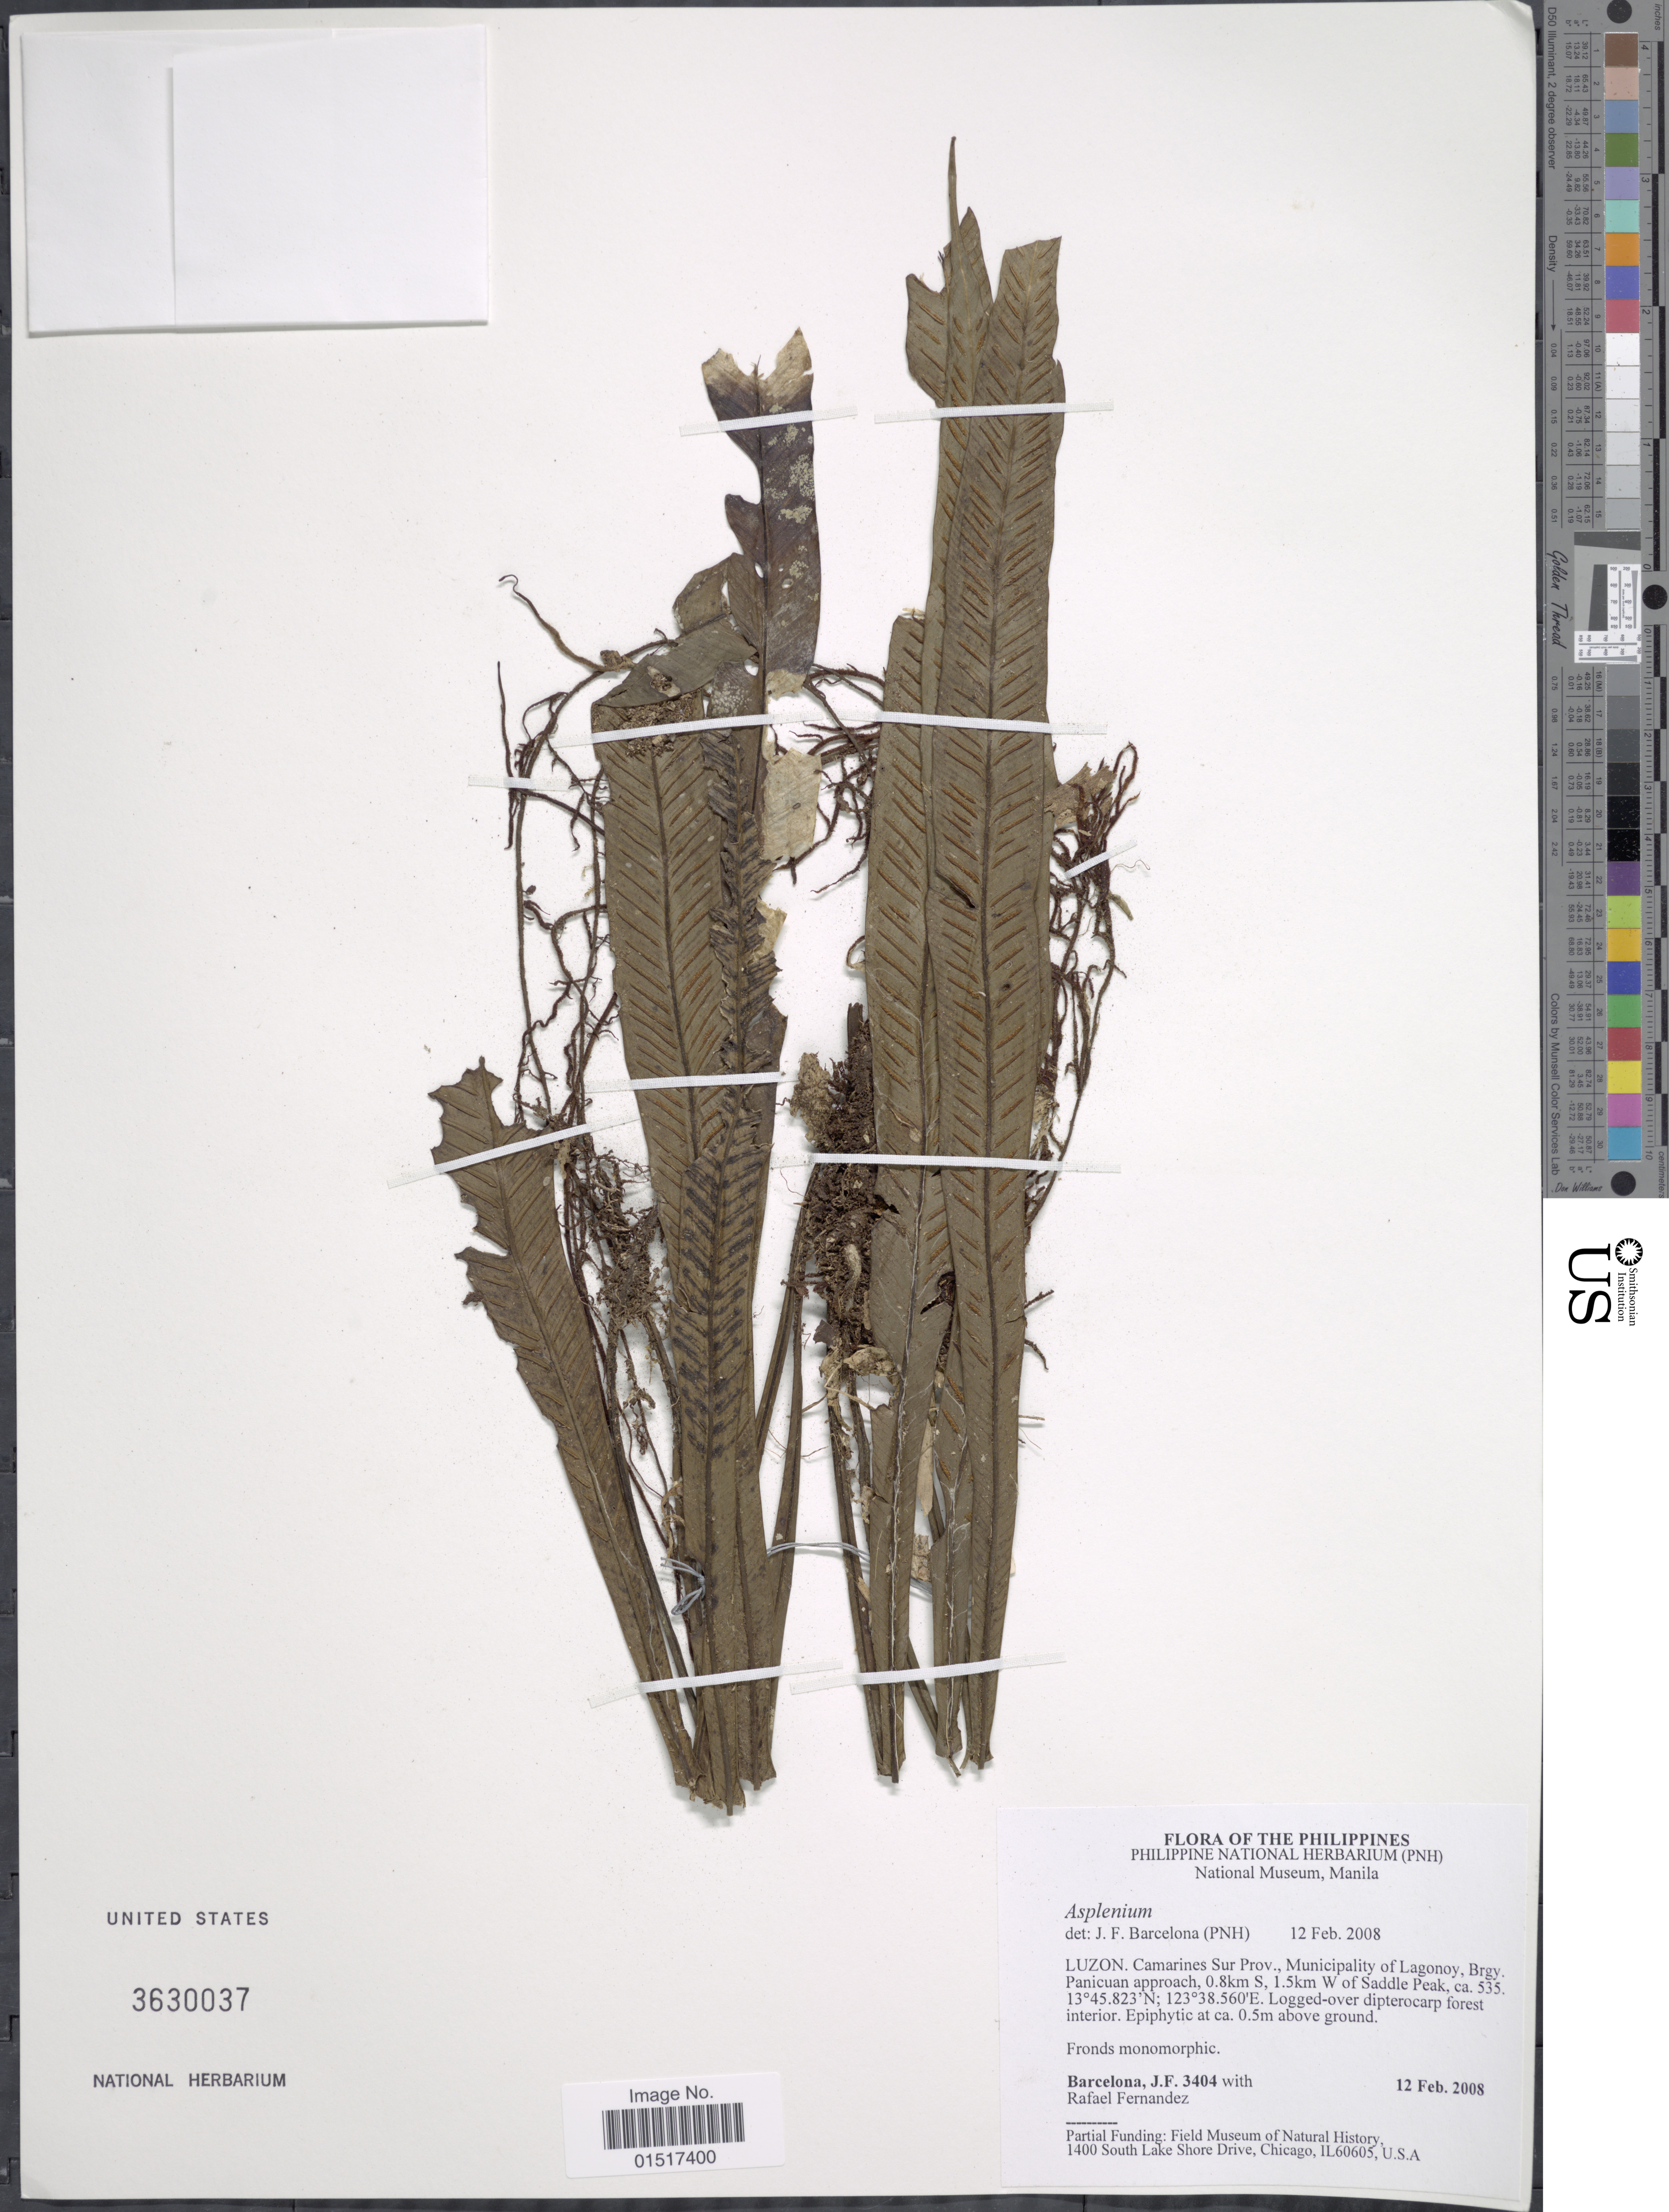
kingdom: Plantae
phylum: Tracheophyta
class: Polypodiopsida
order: Polypodiales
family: Aspleniaceae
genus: Asplenium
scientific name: Asplenium sp.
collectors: J. F. Barcelona & R. Fernandez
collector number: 3404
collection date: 2008-02-12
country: Philippines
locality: Luzon. Camarines Sur Prov., Municipality of Lagonoy, Brgy. Panicuan approach, 0.8km S, 1.5km W of Saddle Peak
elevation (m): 535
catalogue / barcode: US 3630037